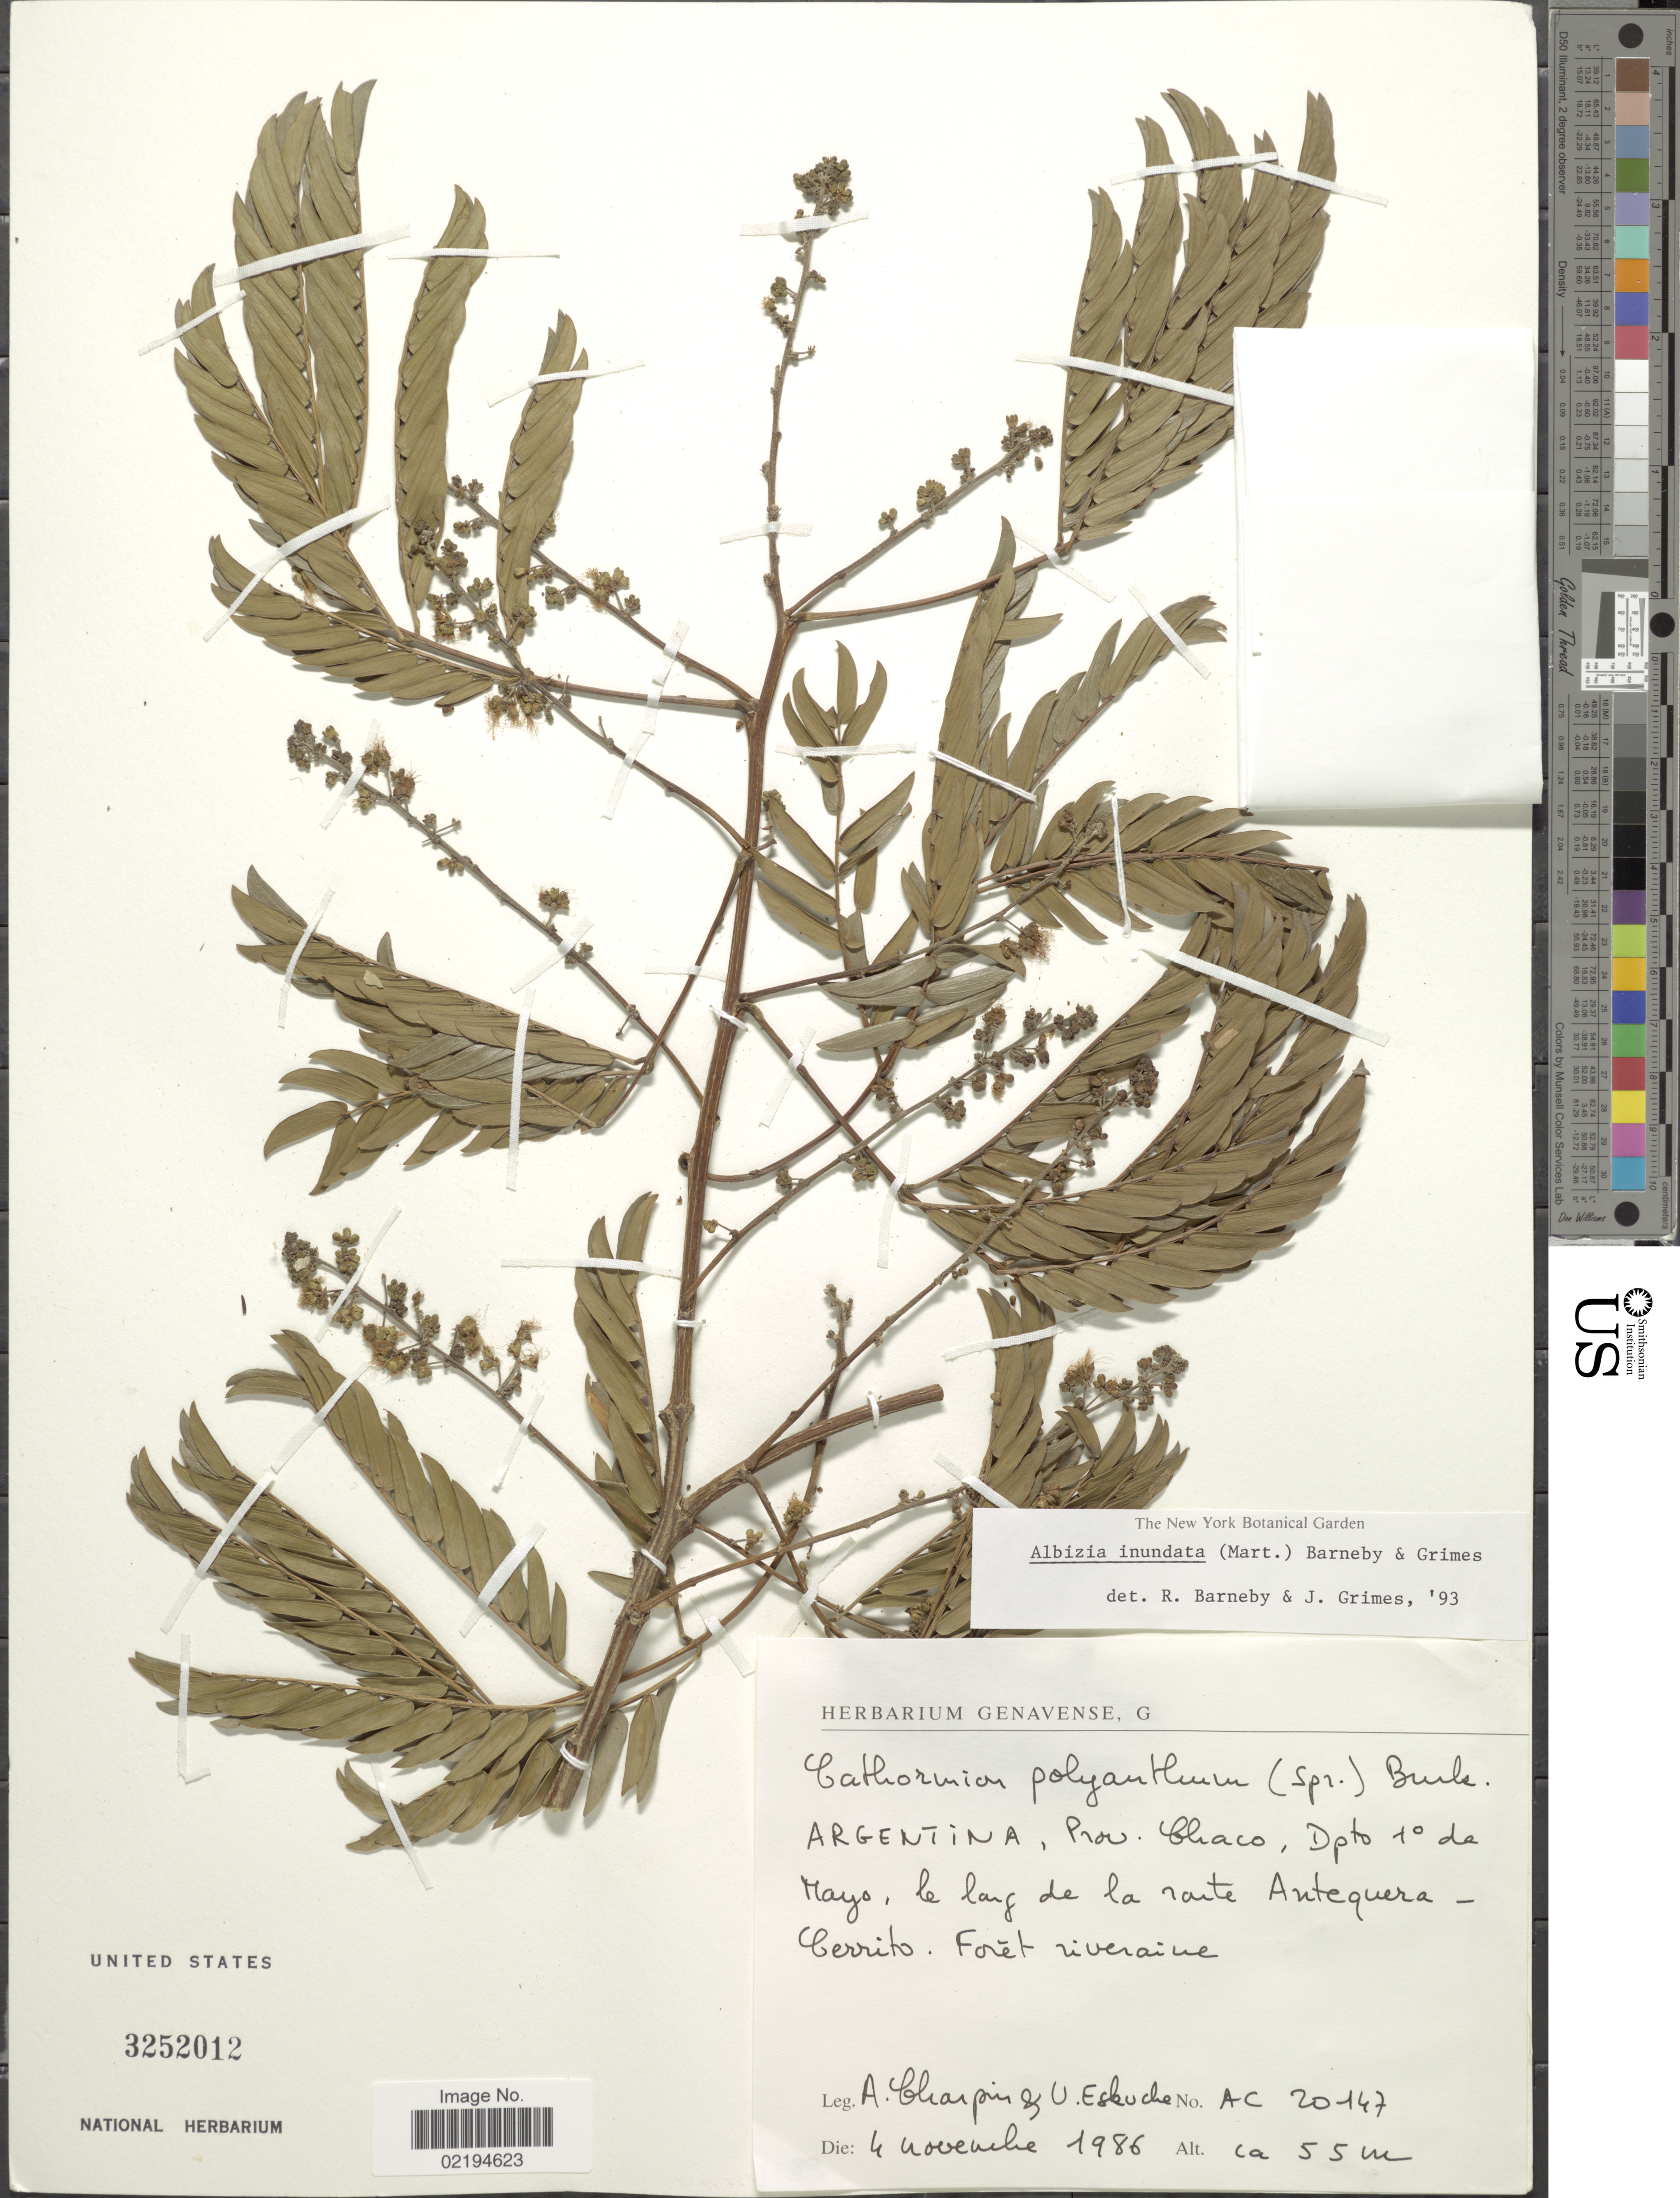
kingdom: Plantae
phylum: Tracheophyta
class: Magnoliopsida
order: Fabales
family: Fabaceae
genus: Pseudalbizzia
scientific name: Pseudalbizzia inundata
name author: (Mart.) Koenen & Duno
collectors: A. Charpin & U. Eskuche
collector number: AC 20147*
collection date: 1986-11-04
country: Argentina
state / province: Chaco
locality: Dpto. Primero da Mayo, le long de la route Antequera-Cerrito.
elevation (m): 55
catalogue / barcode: US 3252012